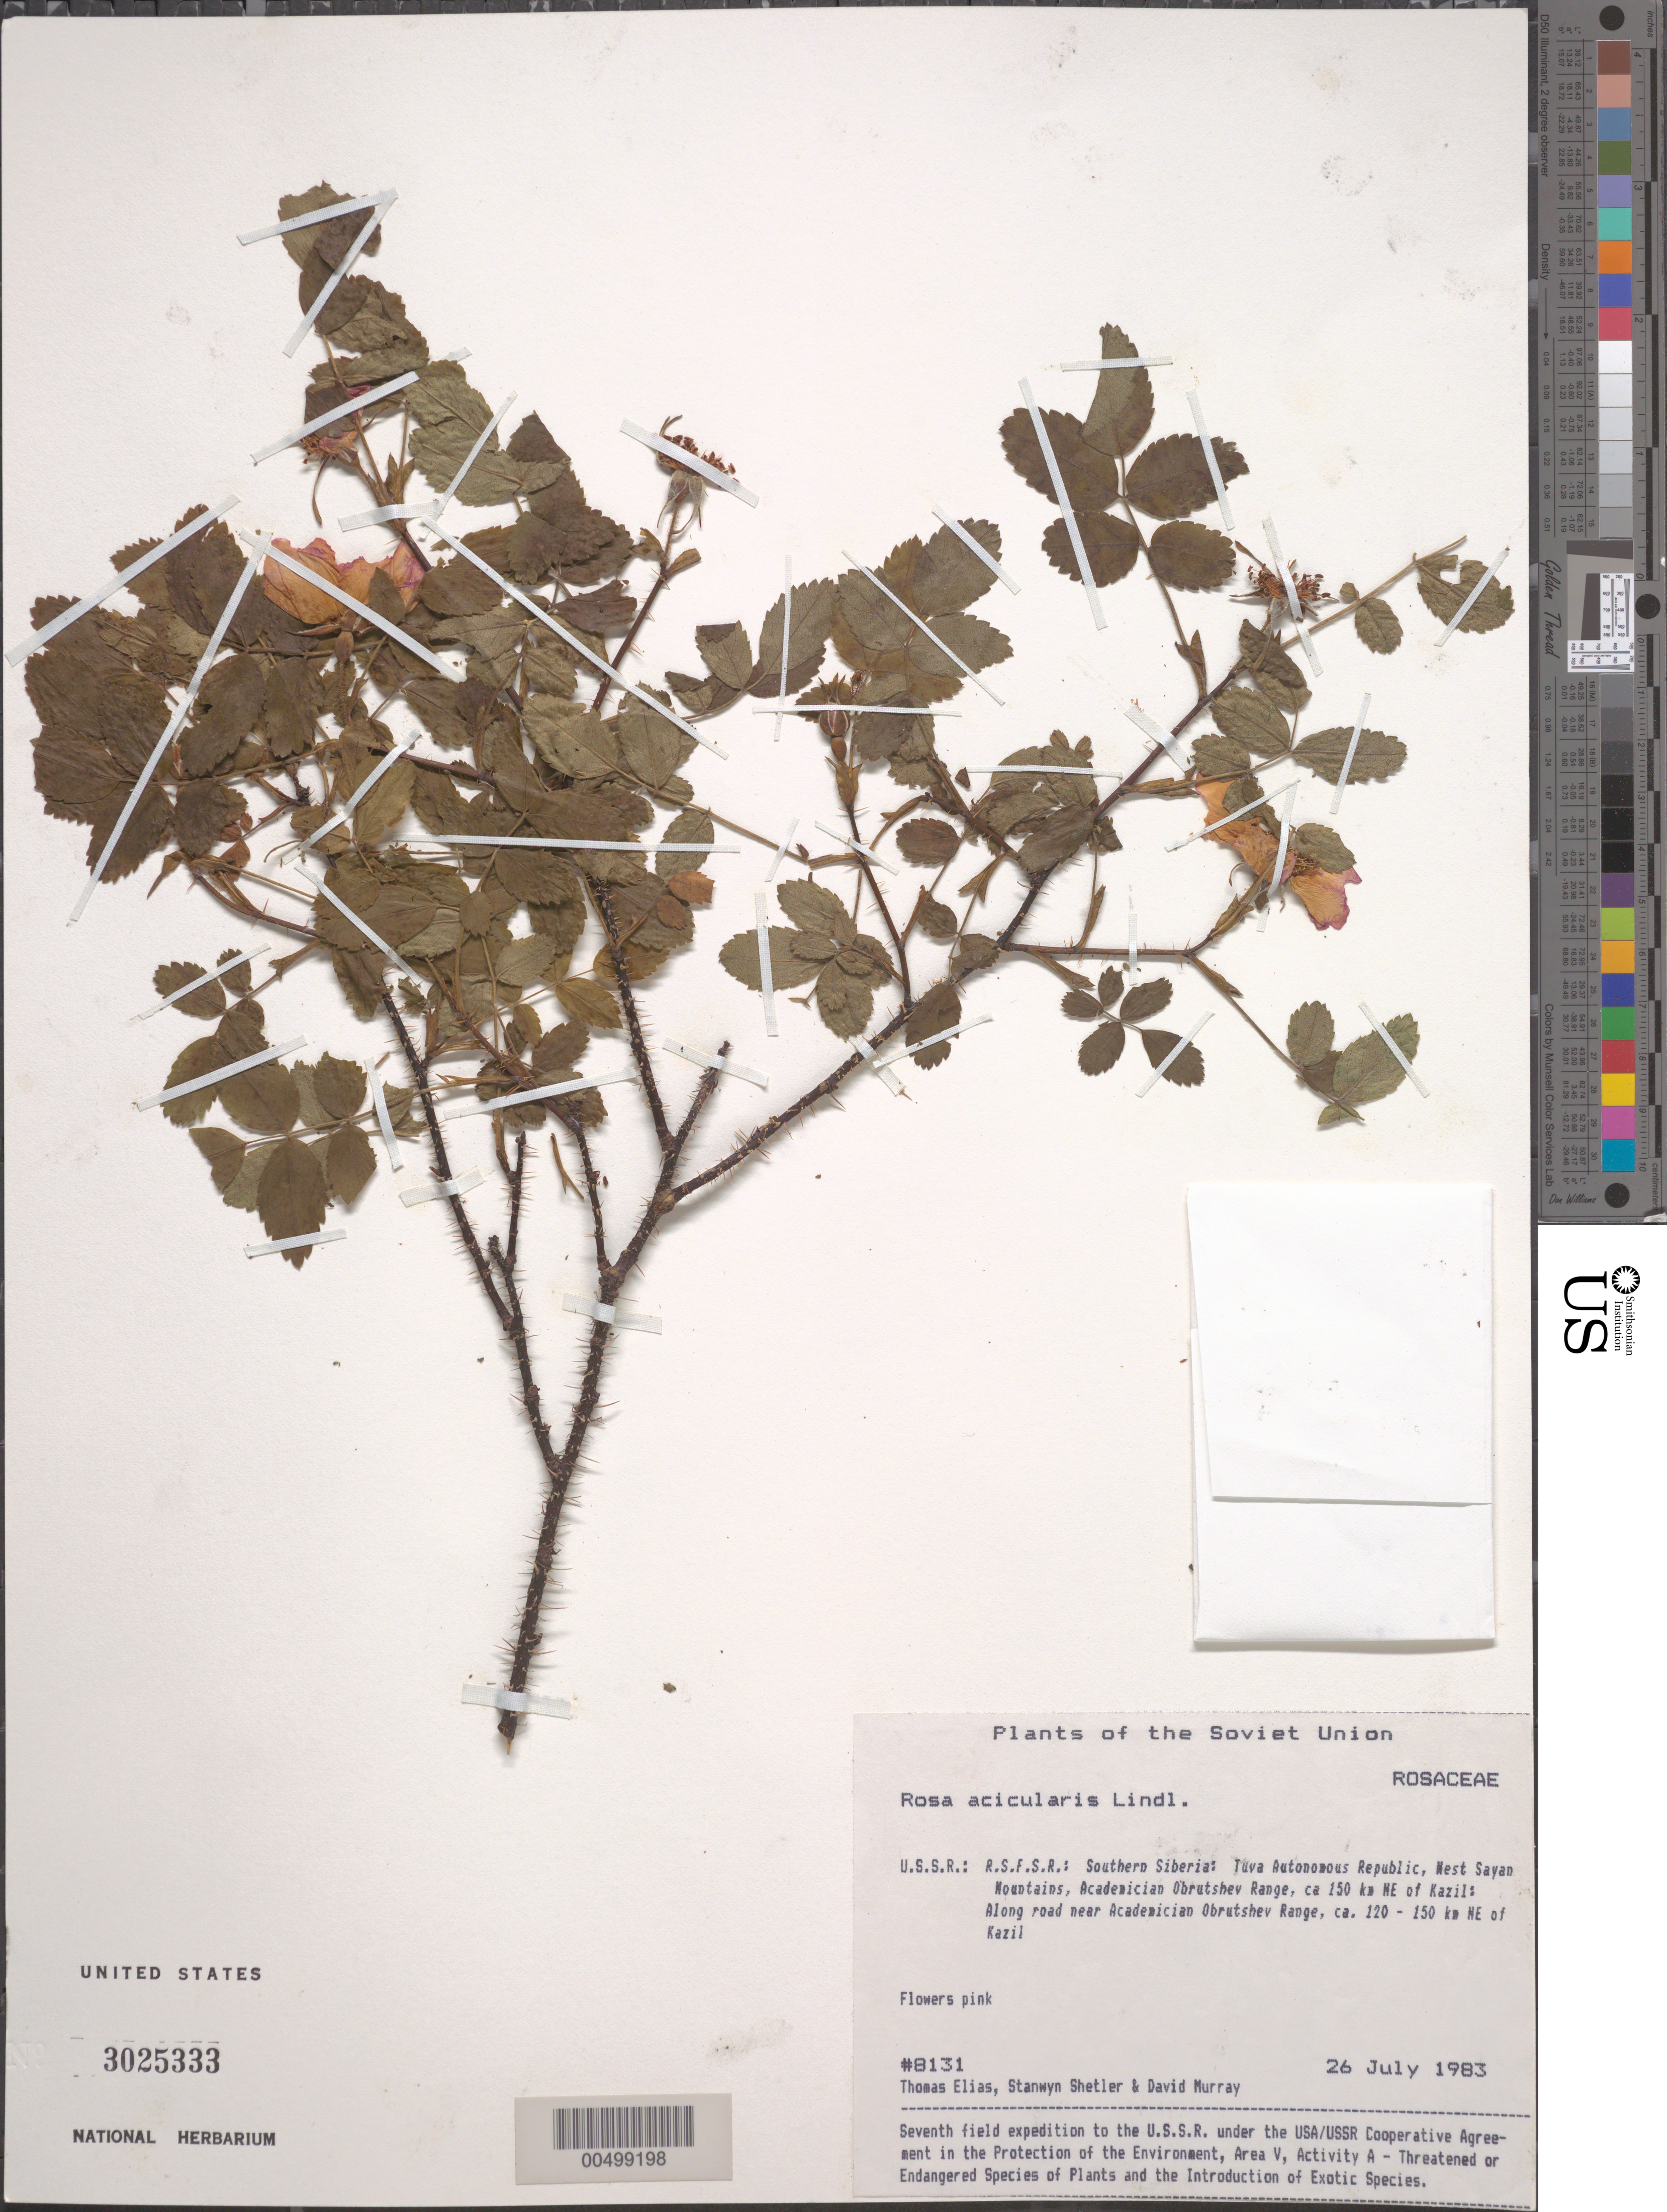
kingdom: Plantae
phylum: Tracheophyta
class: Magnoliopsida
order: Rosales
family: Rosaceae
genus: Rosa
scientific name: Rosa acicularis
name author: Lindl.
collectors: T. Elias, S. Shetler & D. F. Murray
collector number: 8131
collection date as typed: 26 Jul 1983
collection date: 1983-07-26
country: Russian Federation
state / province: Tuva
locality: West Sayan Mountains, along road near Academician Obrutshev Range, ca. 120-150 km NE of Kazil [Kyzyl]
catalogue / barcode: US 3025333